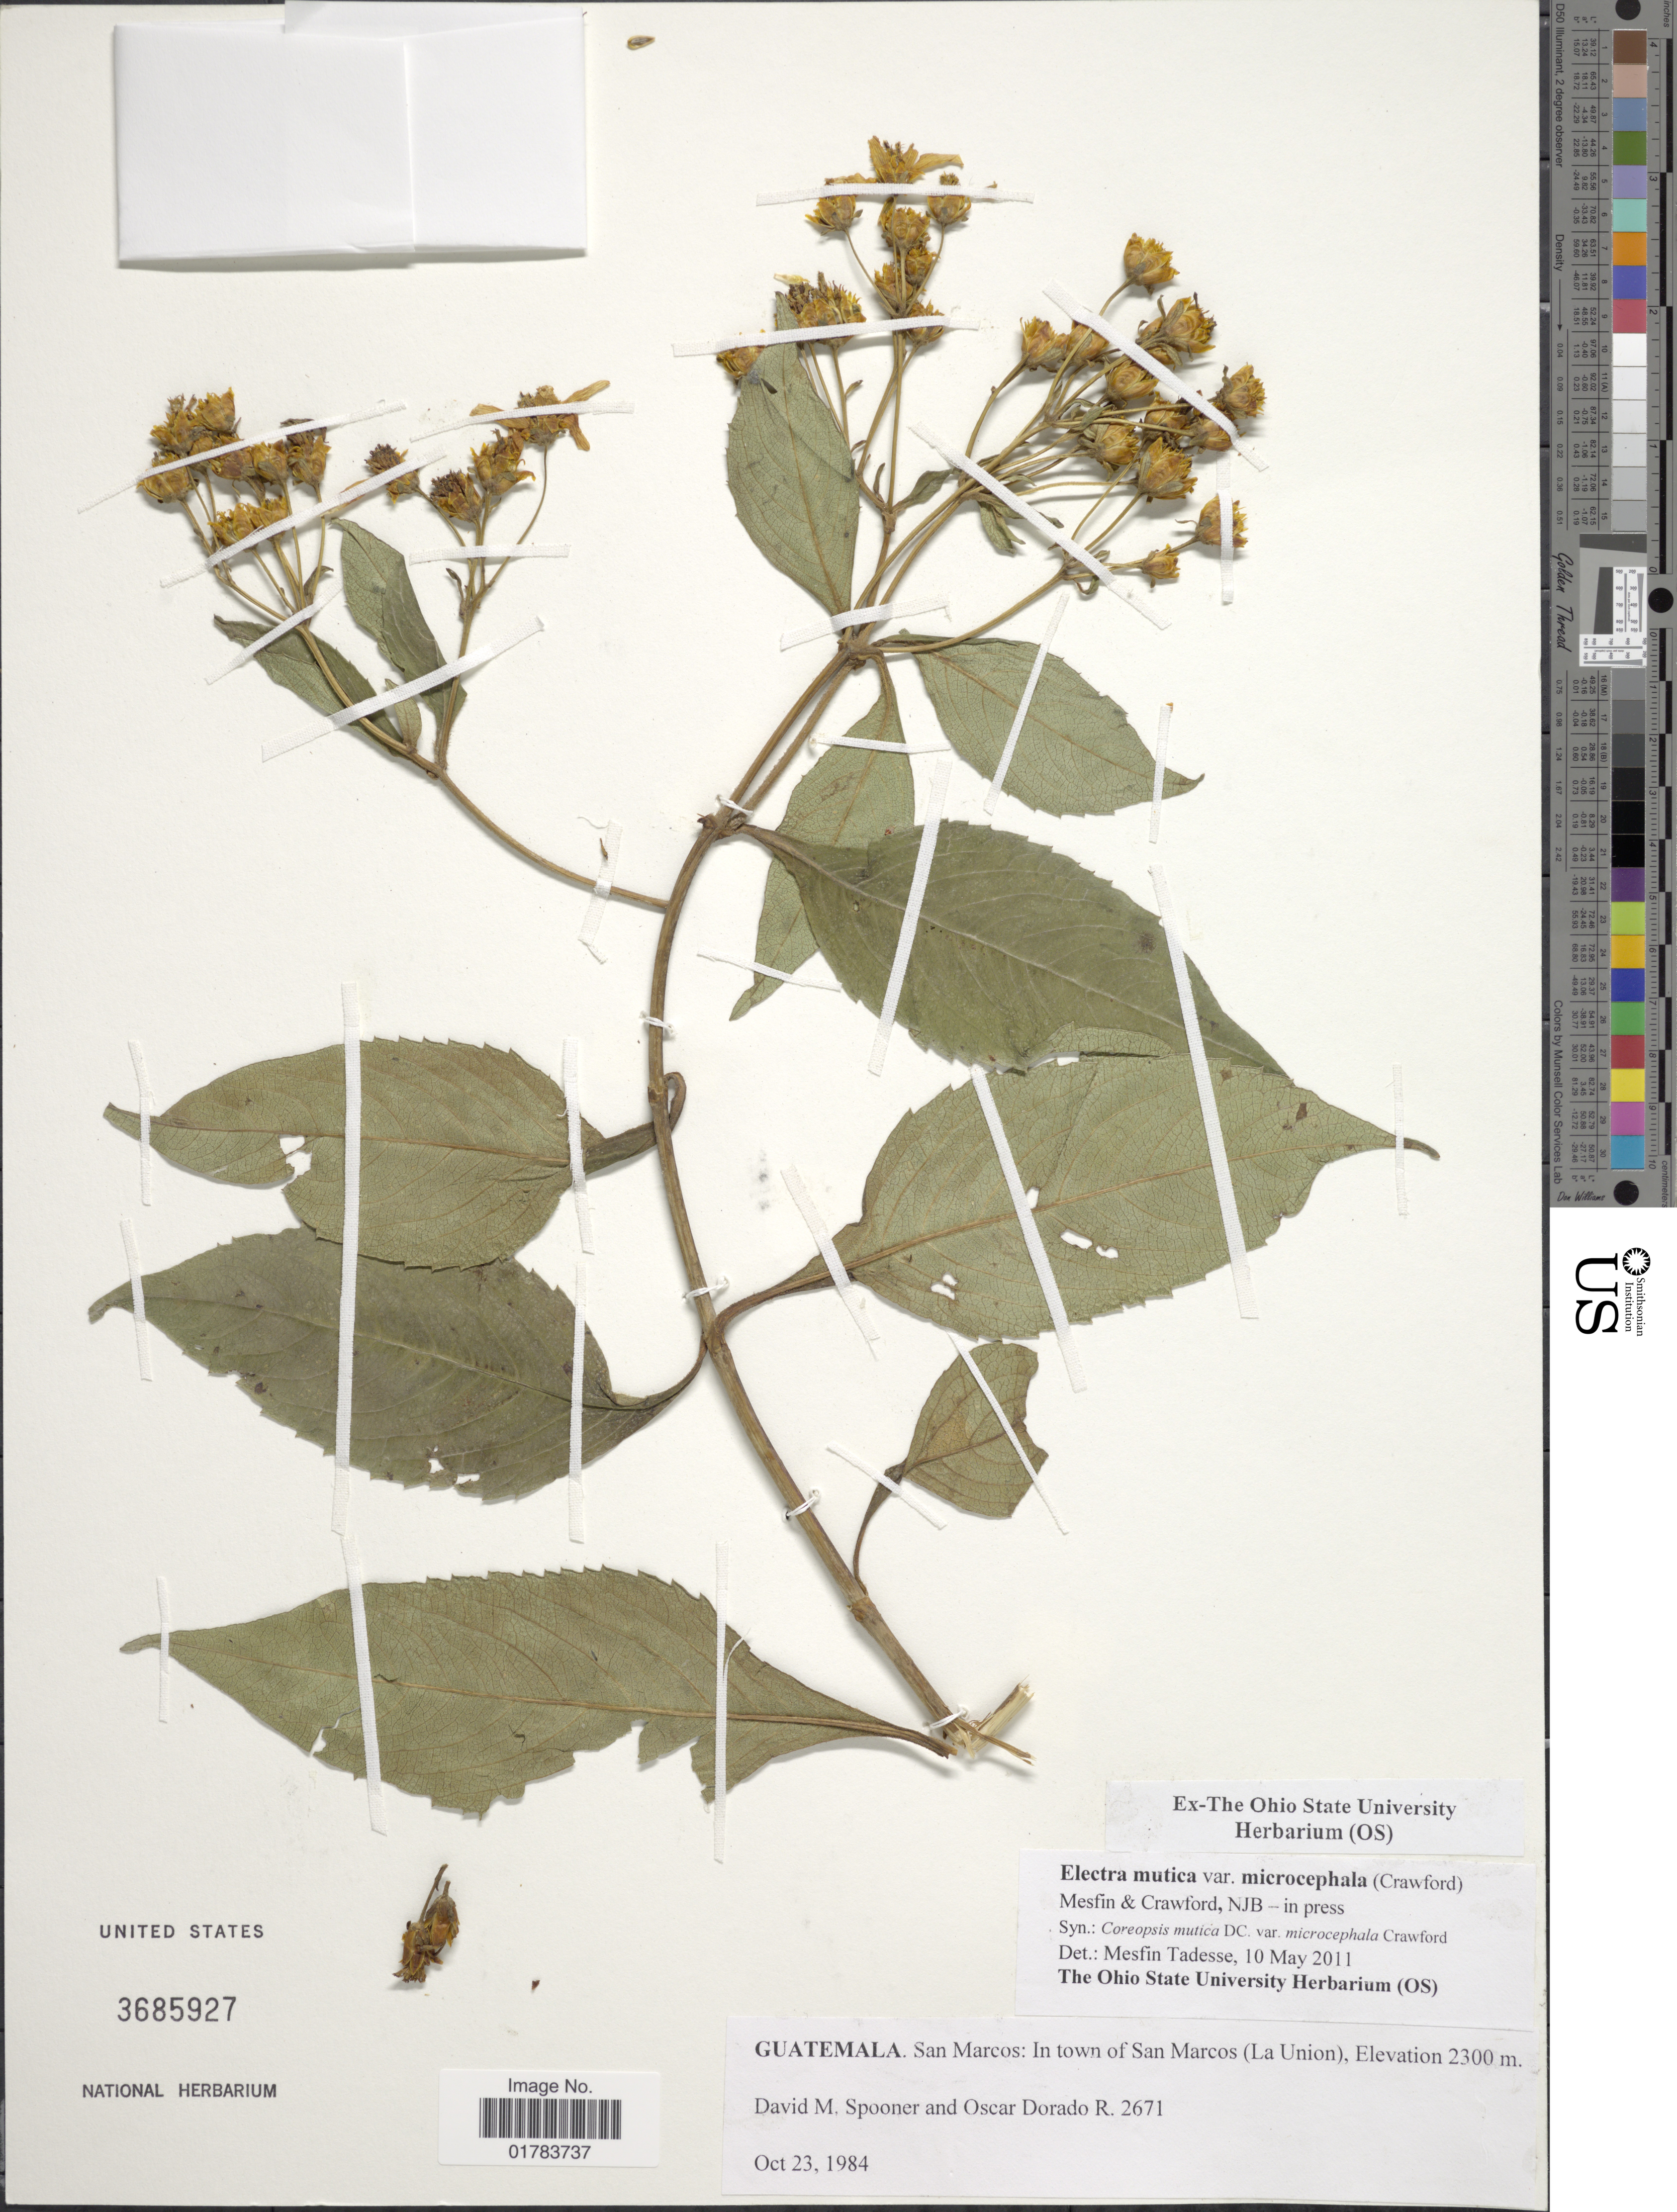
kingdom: Plantae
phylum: Tracheophyta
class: Magnoliopsida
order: Asterales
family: Asteraceae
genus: Coreopsis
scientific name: Coreopsis mutica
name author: DC.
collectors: D. Spooner & O. R. Dorado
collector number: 2671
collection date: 1984-10-23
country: Guatemala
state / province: San Marcos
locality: In town of San Marcos (La Union)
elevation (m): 2300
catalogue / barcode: US 3685927